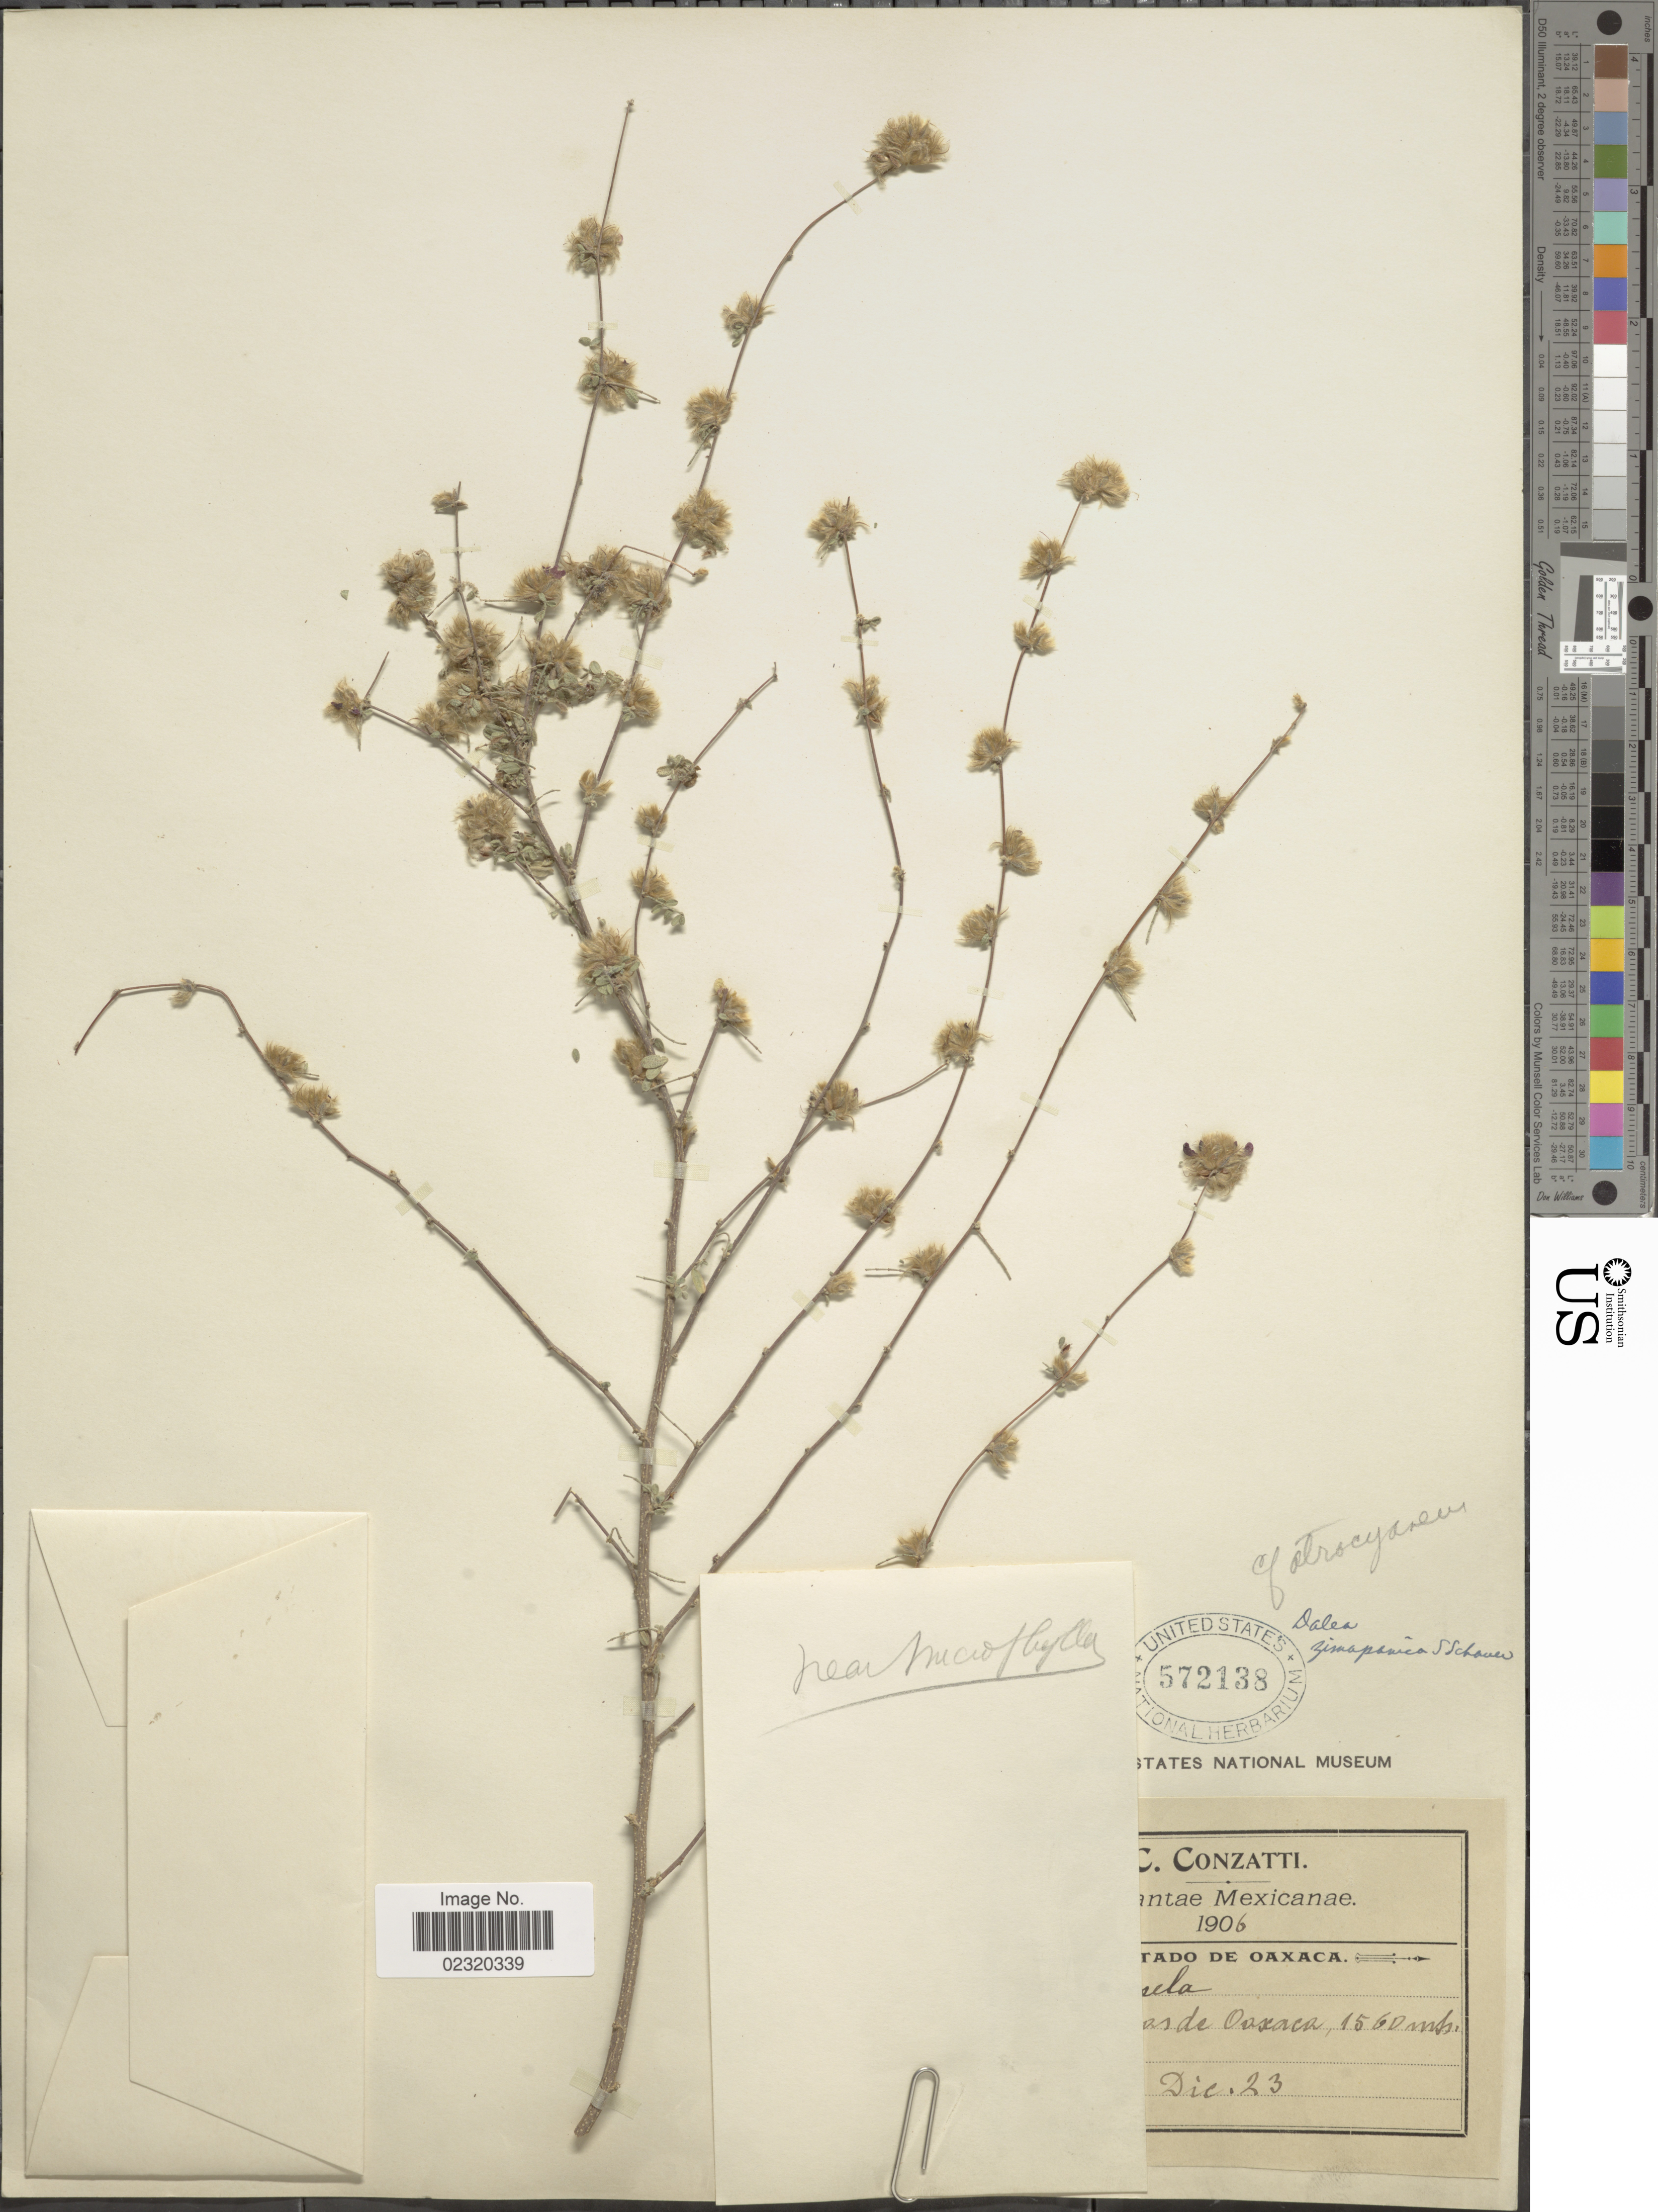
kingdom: Plantae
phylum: Tracheophyta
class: Magnoliopsida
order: Fabales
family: Fabaceae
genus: Dalea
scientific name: Dalea zimapanica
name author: S. Schauer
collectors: C. Conzatti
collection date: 1906-12-23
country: Mexico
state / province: Oaxaca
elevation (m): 1560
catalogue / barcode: US 572138